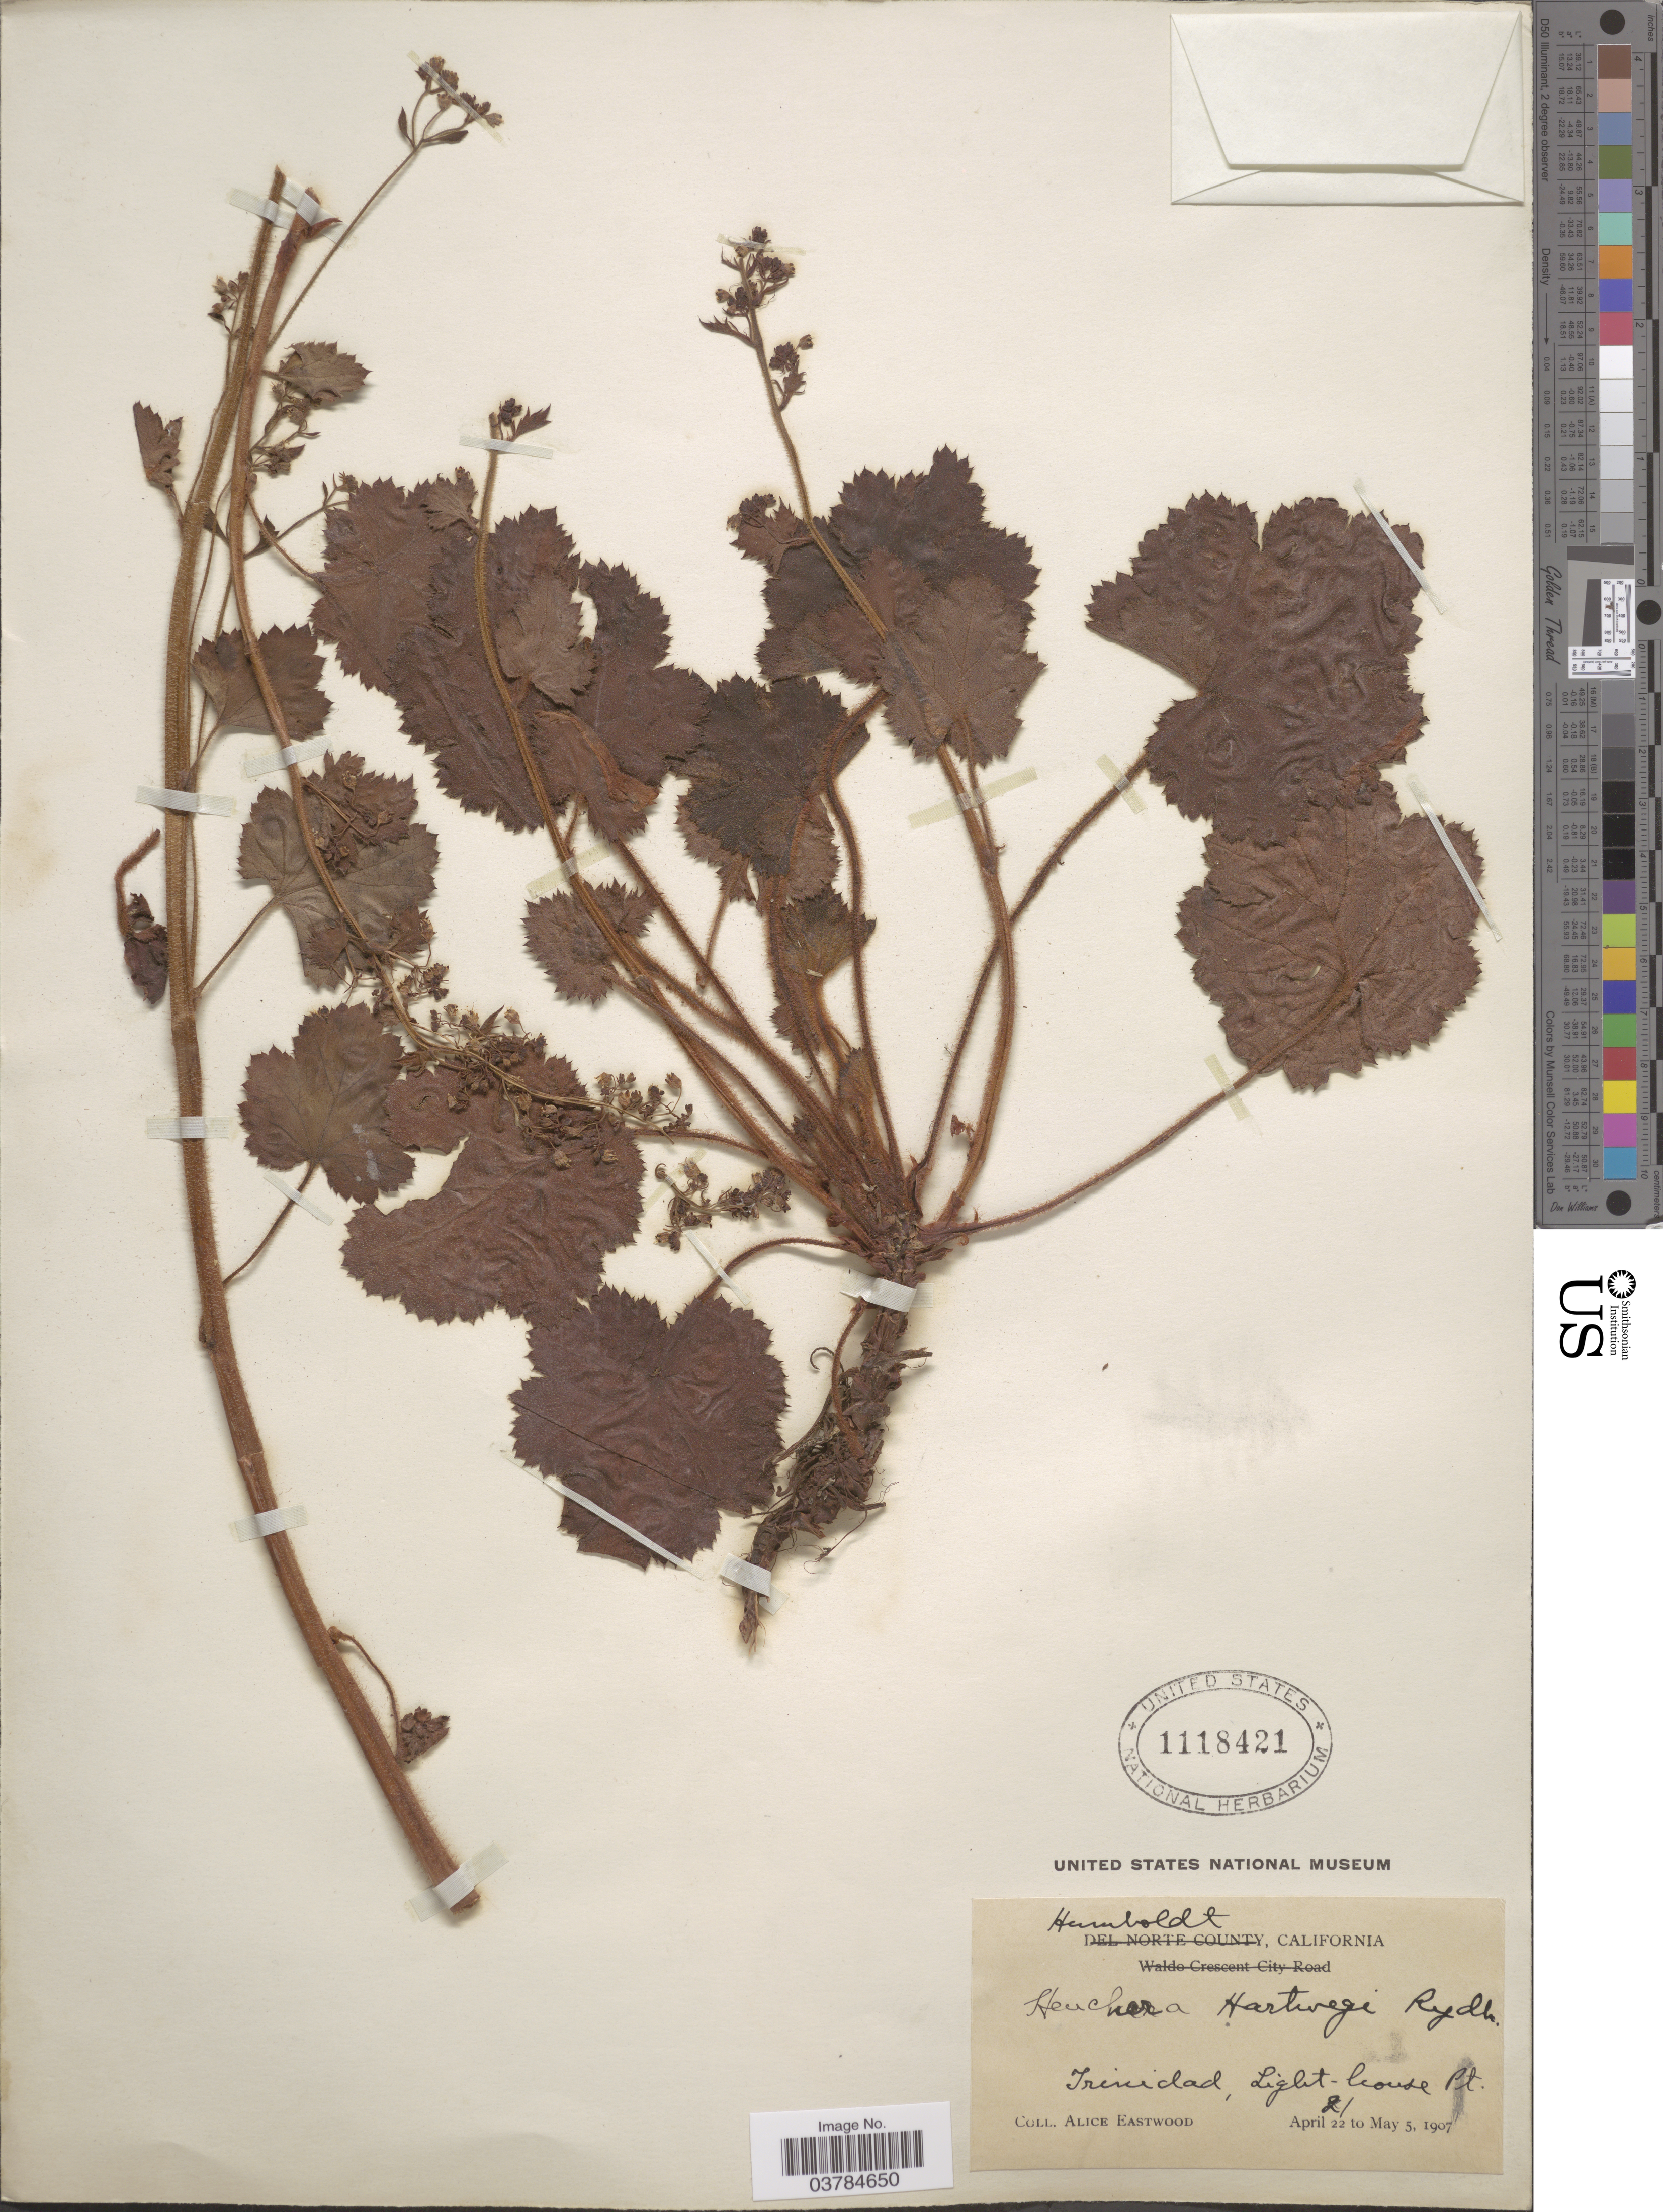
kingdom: Plantae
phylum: Tracheophyta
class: Magnoliopsida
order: Saxifragales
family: Saxifragaceae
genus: Heuchera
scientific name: Heuchera hartwegi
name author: (S. Watson ex Wheelock) Rydb.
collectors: A. Eastwood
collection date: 1907-04-21/1907-05-05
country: United States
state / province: California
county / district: Humboldt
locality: Humboldt. Trinidad, Light-house Pt.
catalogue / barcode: US 1118421